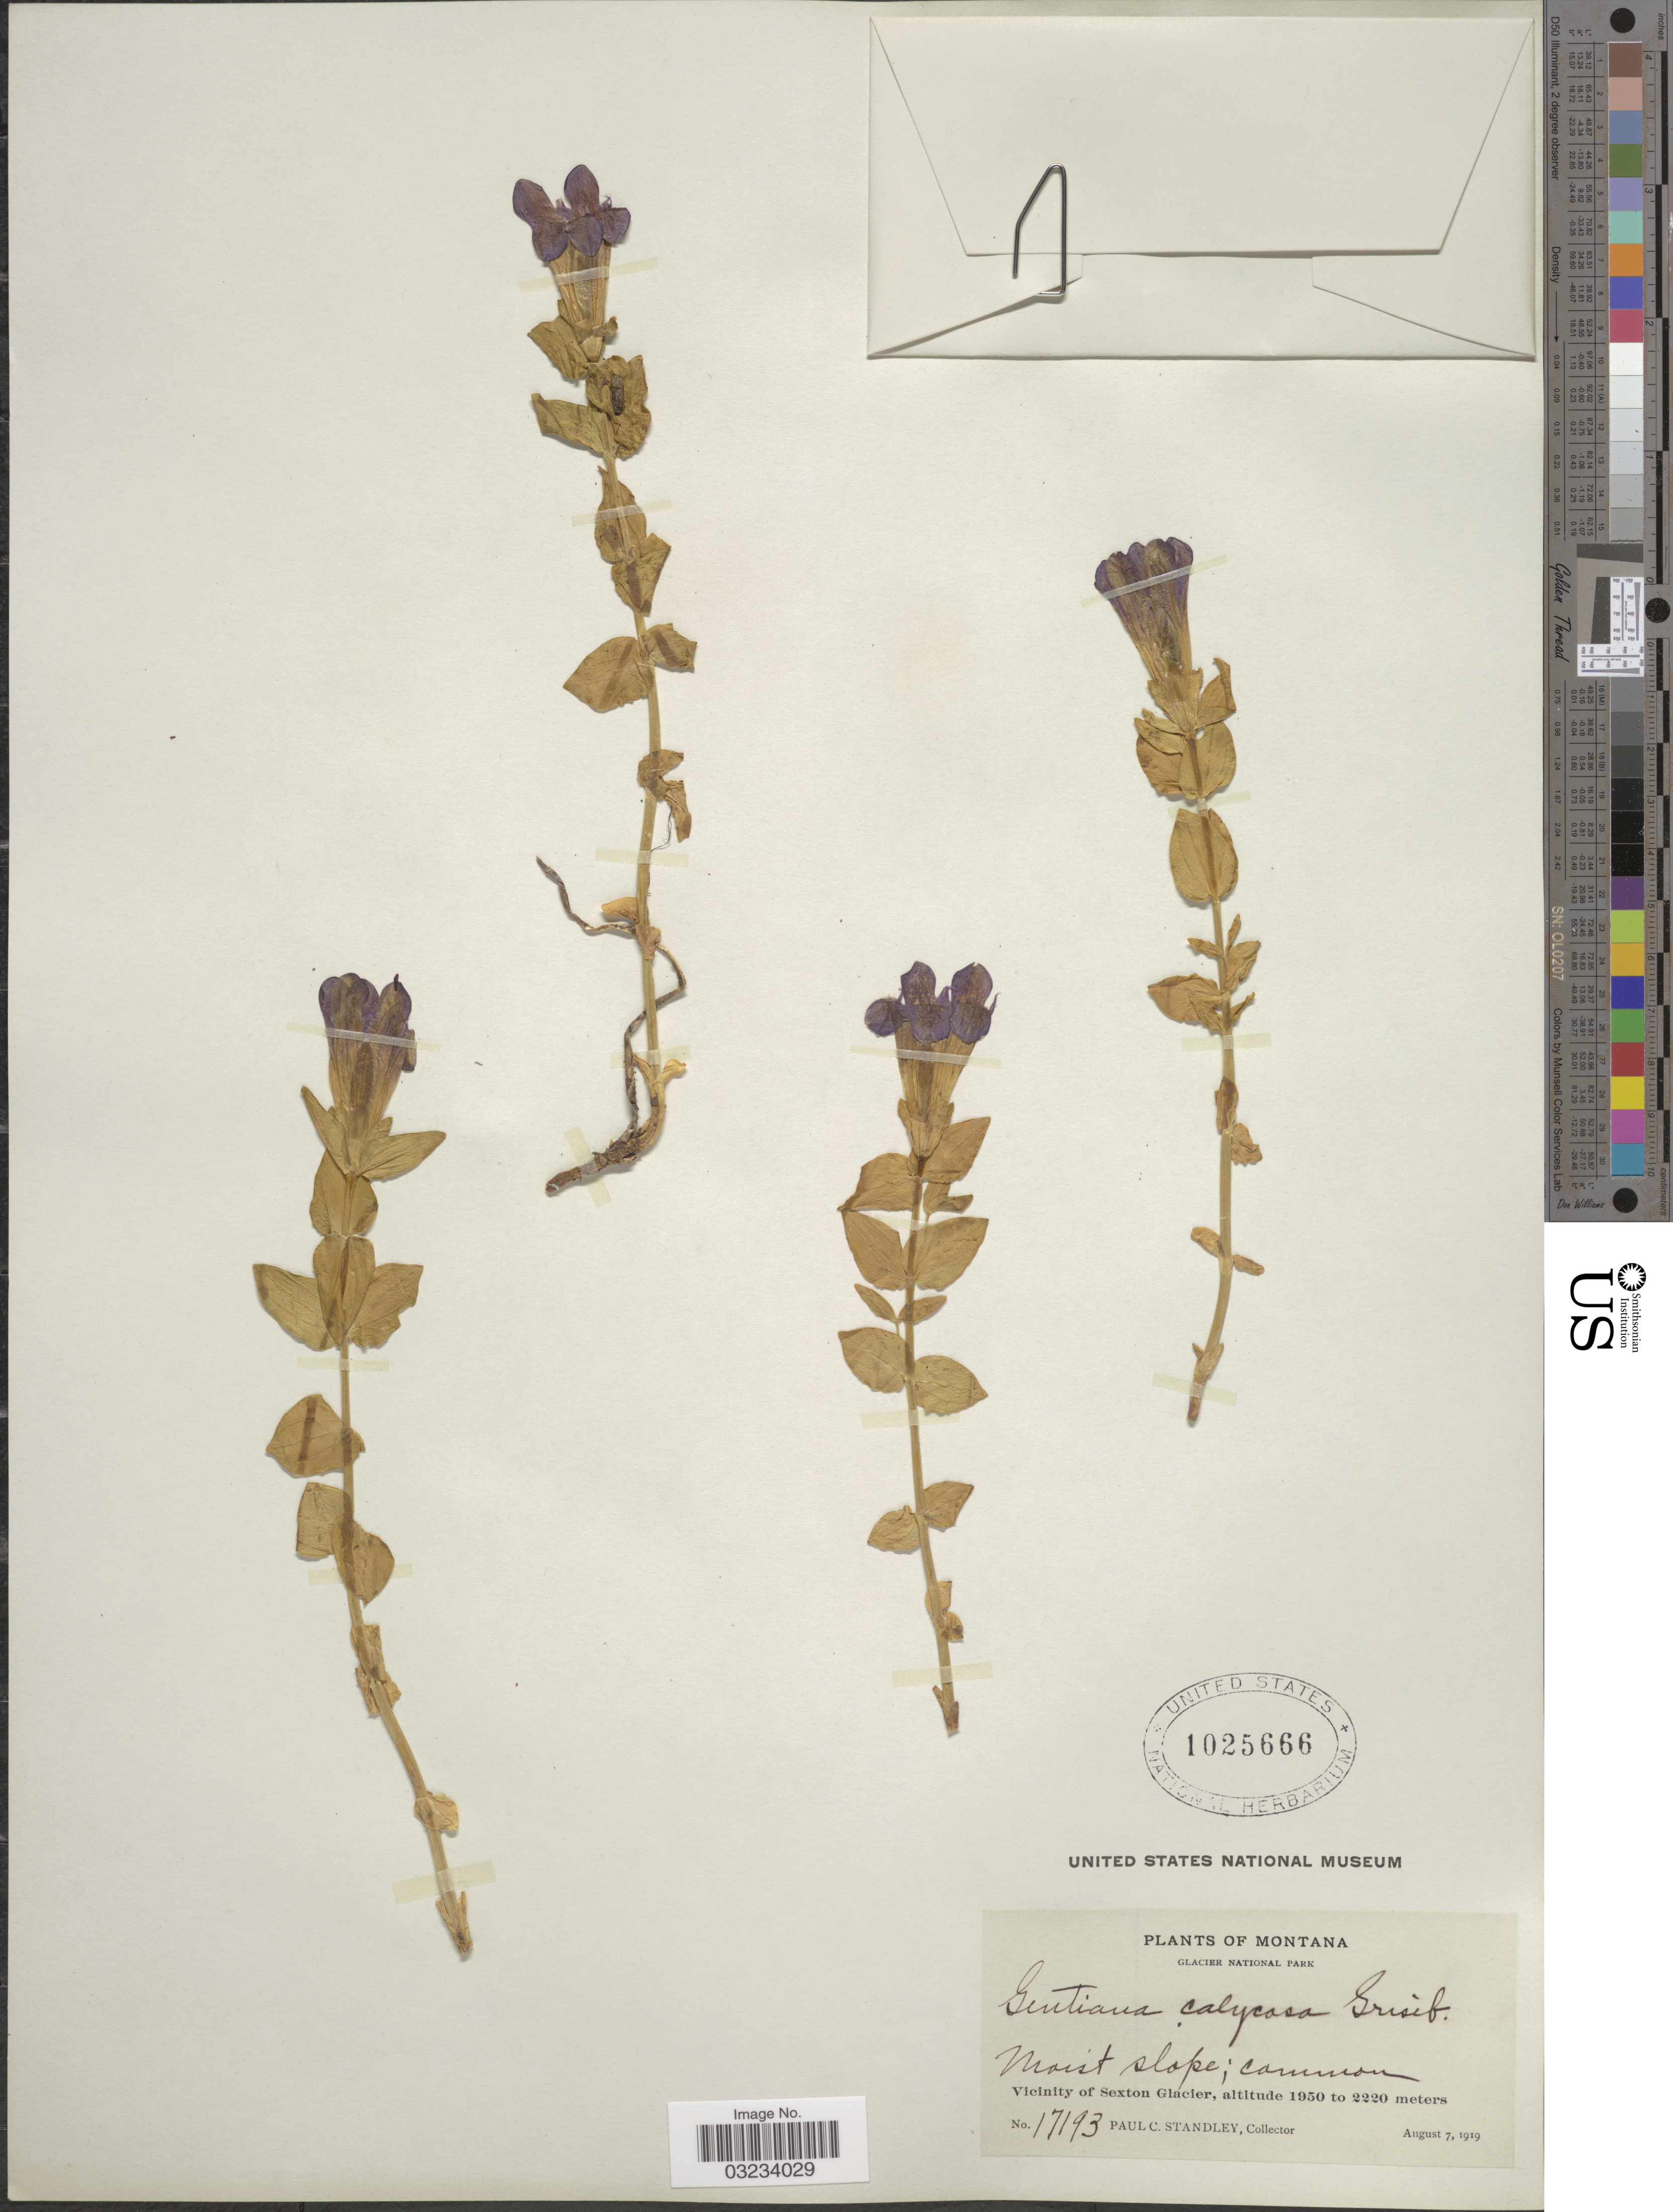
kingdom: Plantae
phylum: Tracheophyta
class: Magnoliopsida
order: Gentianales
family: Gentianaceae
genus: Gentiana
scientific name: Gentiana calycosa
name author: Griseb.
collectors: P. C. Standley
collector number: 17193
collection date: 1919-08-07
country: United States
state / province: Montana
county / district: Glacier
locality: Glacier National Park, Vicinity of Sexton Glacier.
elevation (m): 1950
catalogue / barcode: US 1025666